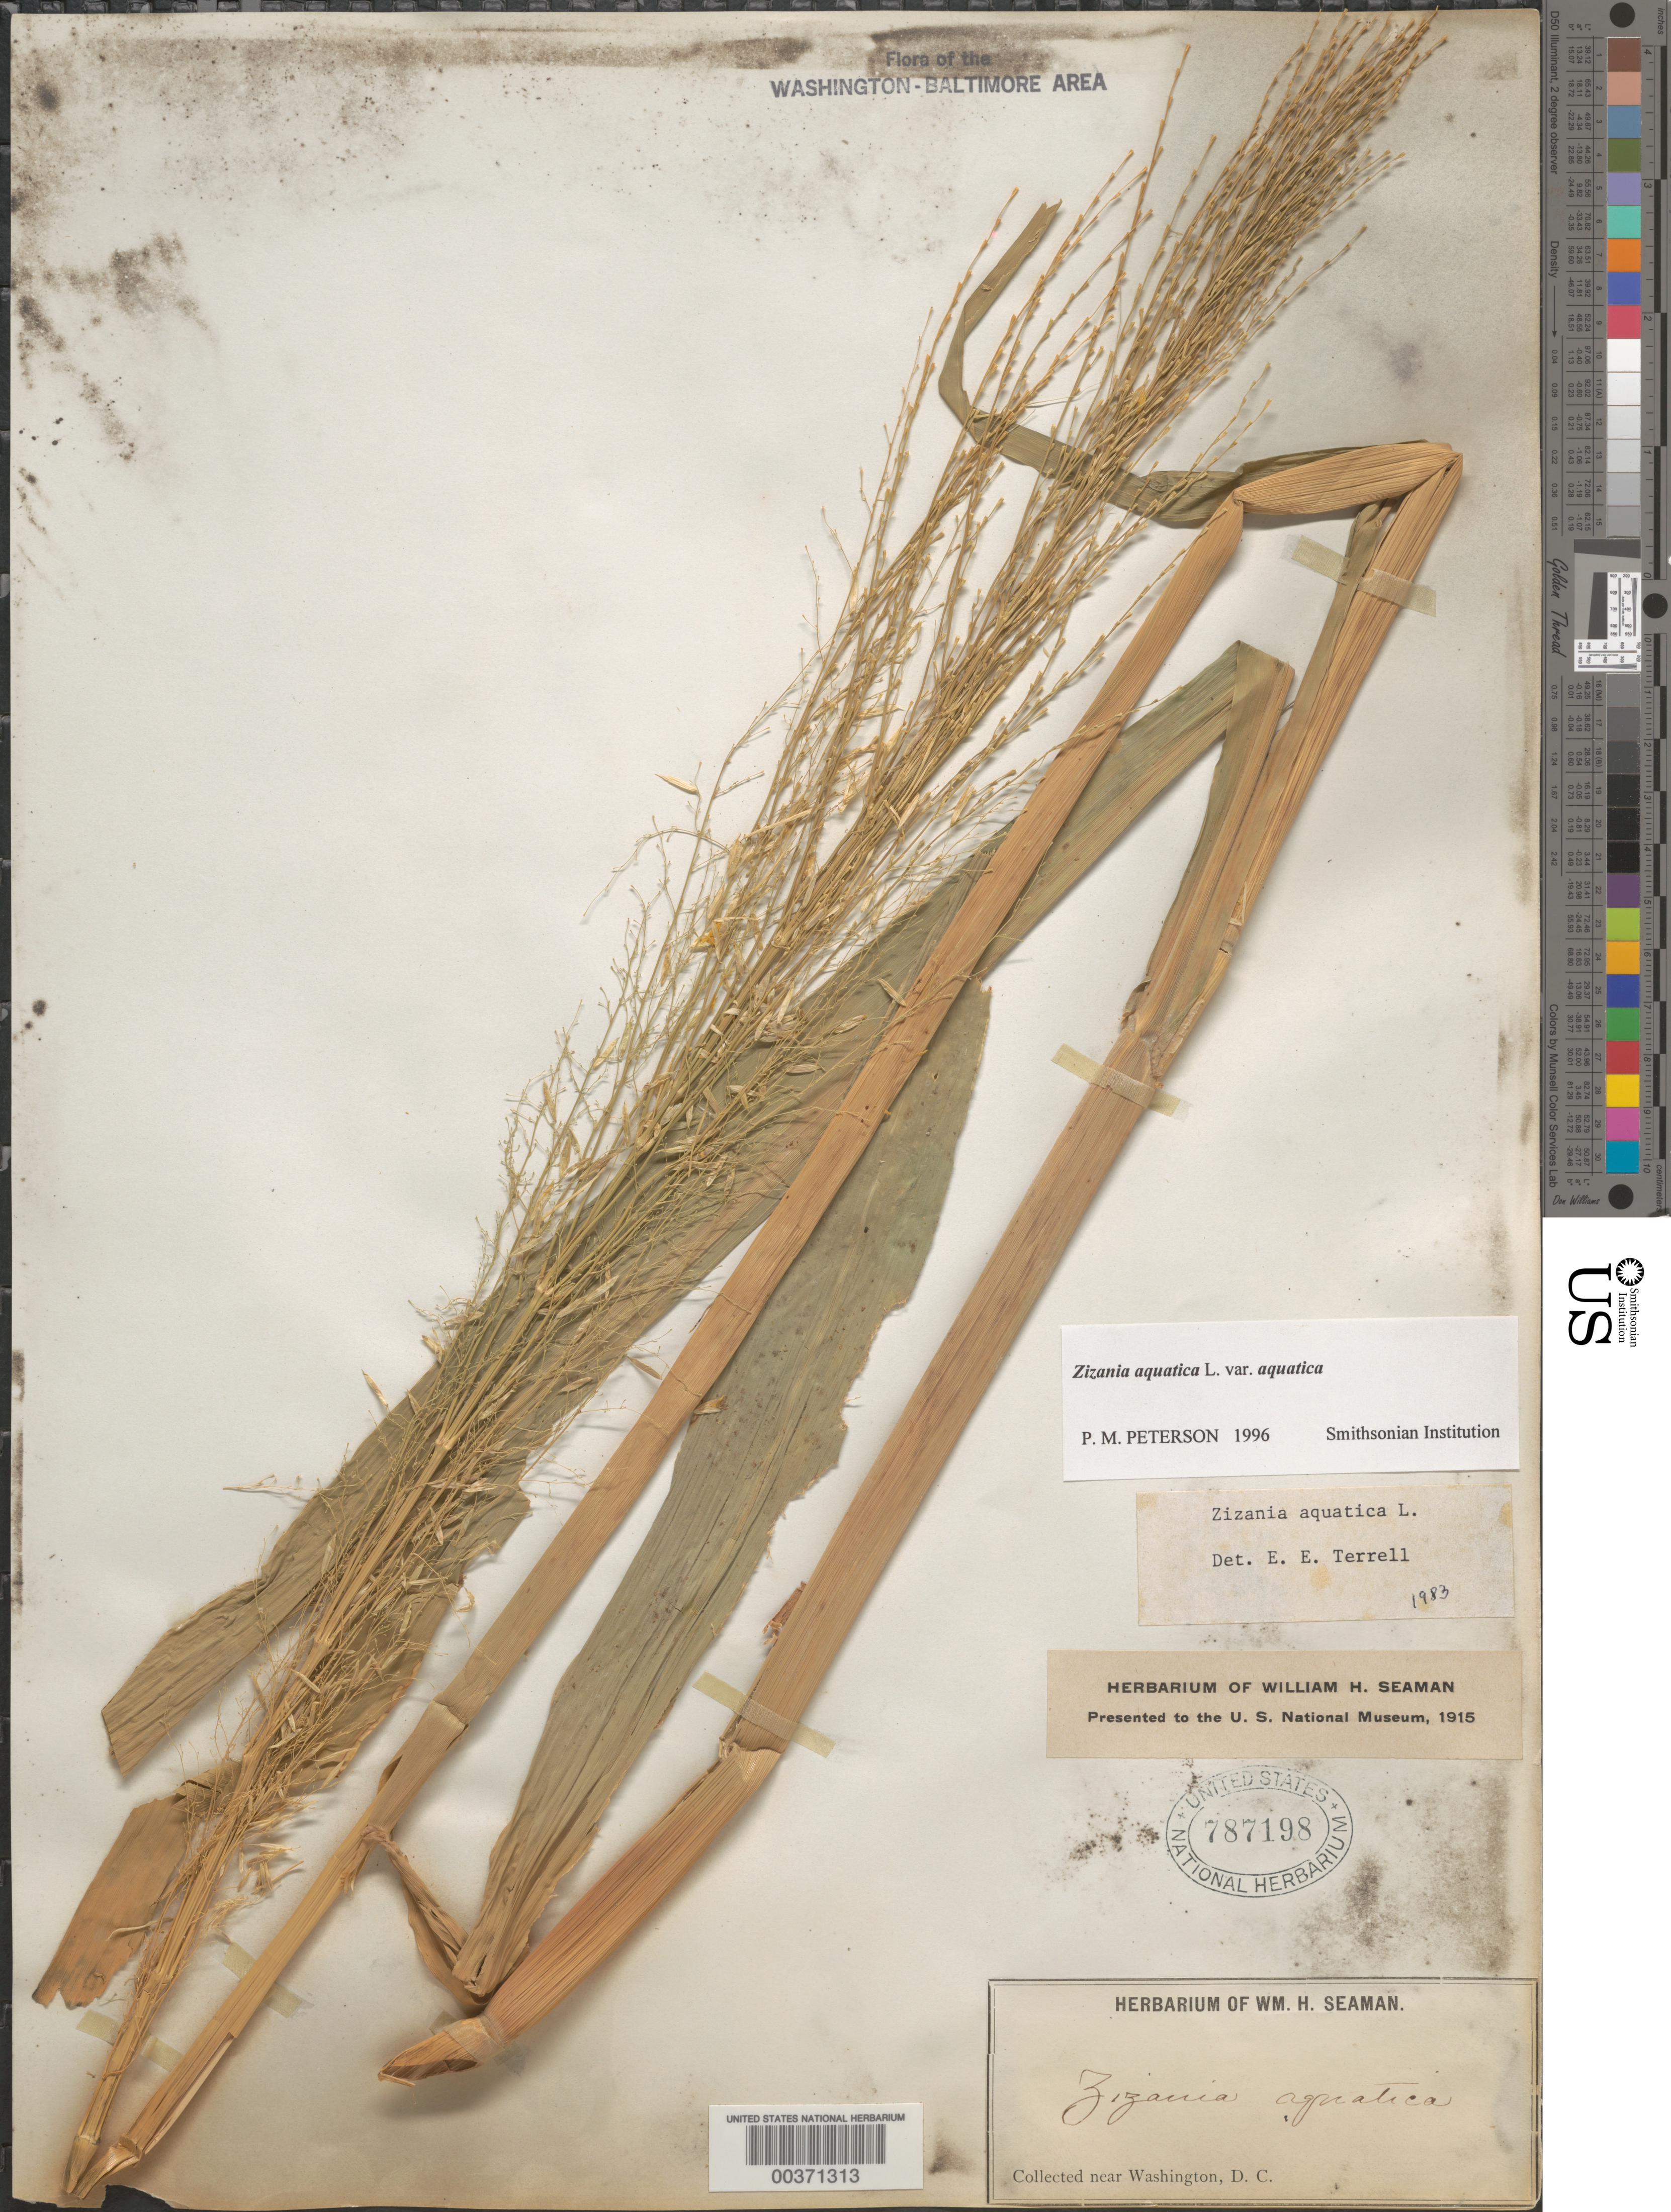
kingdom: Plantae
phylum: Tracheophyta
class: Liliopsida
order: Poales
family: Poaceae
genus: Zizania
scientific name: Zizania aquatica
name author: L.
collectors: W. Seaman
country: United States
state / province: District of Columbia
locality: Washington DC area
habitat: Shallow water near shore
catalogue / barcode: US 787198